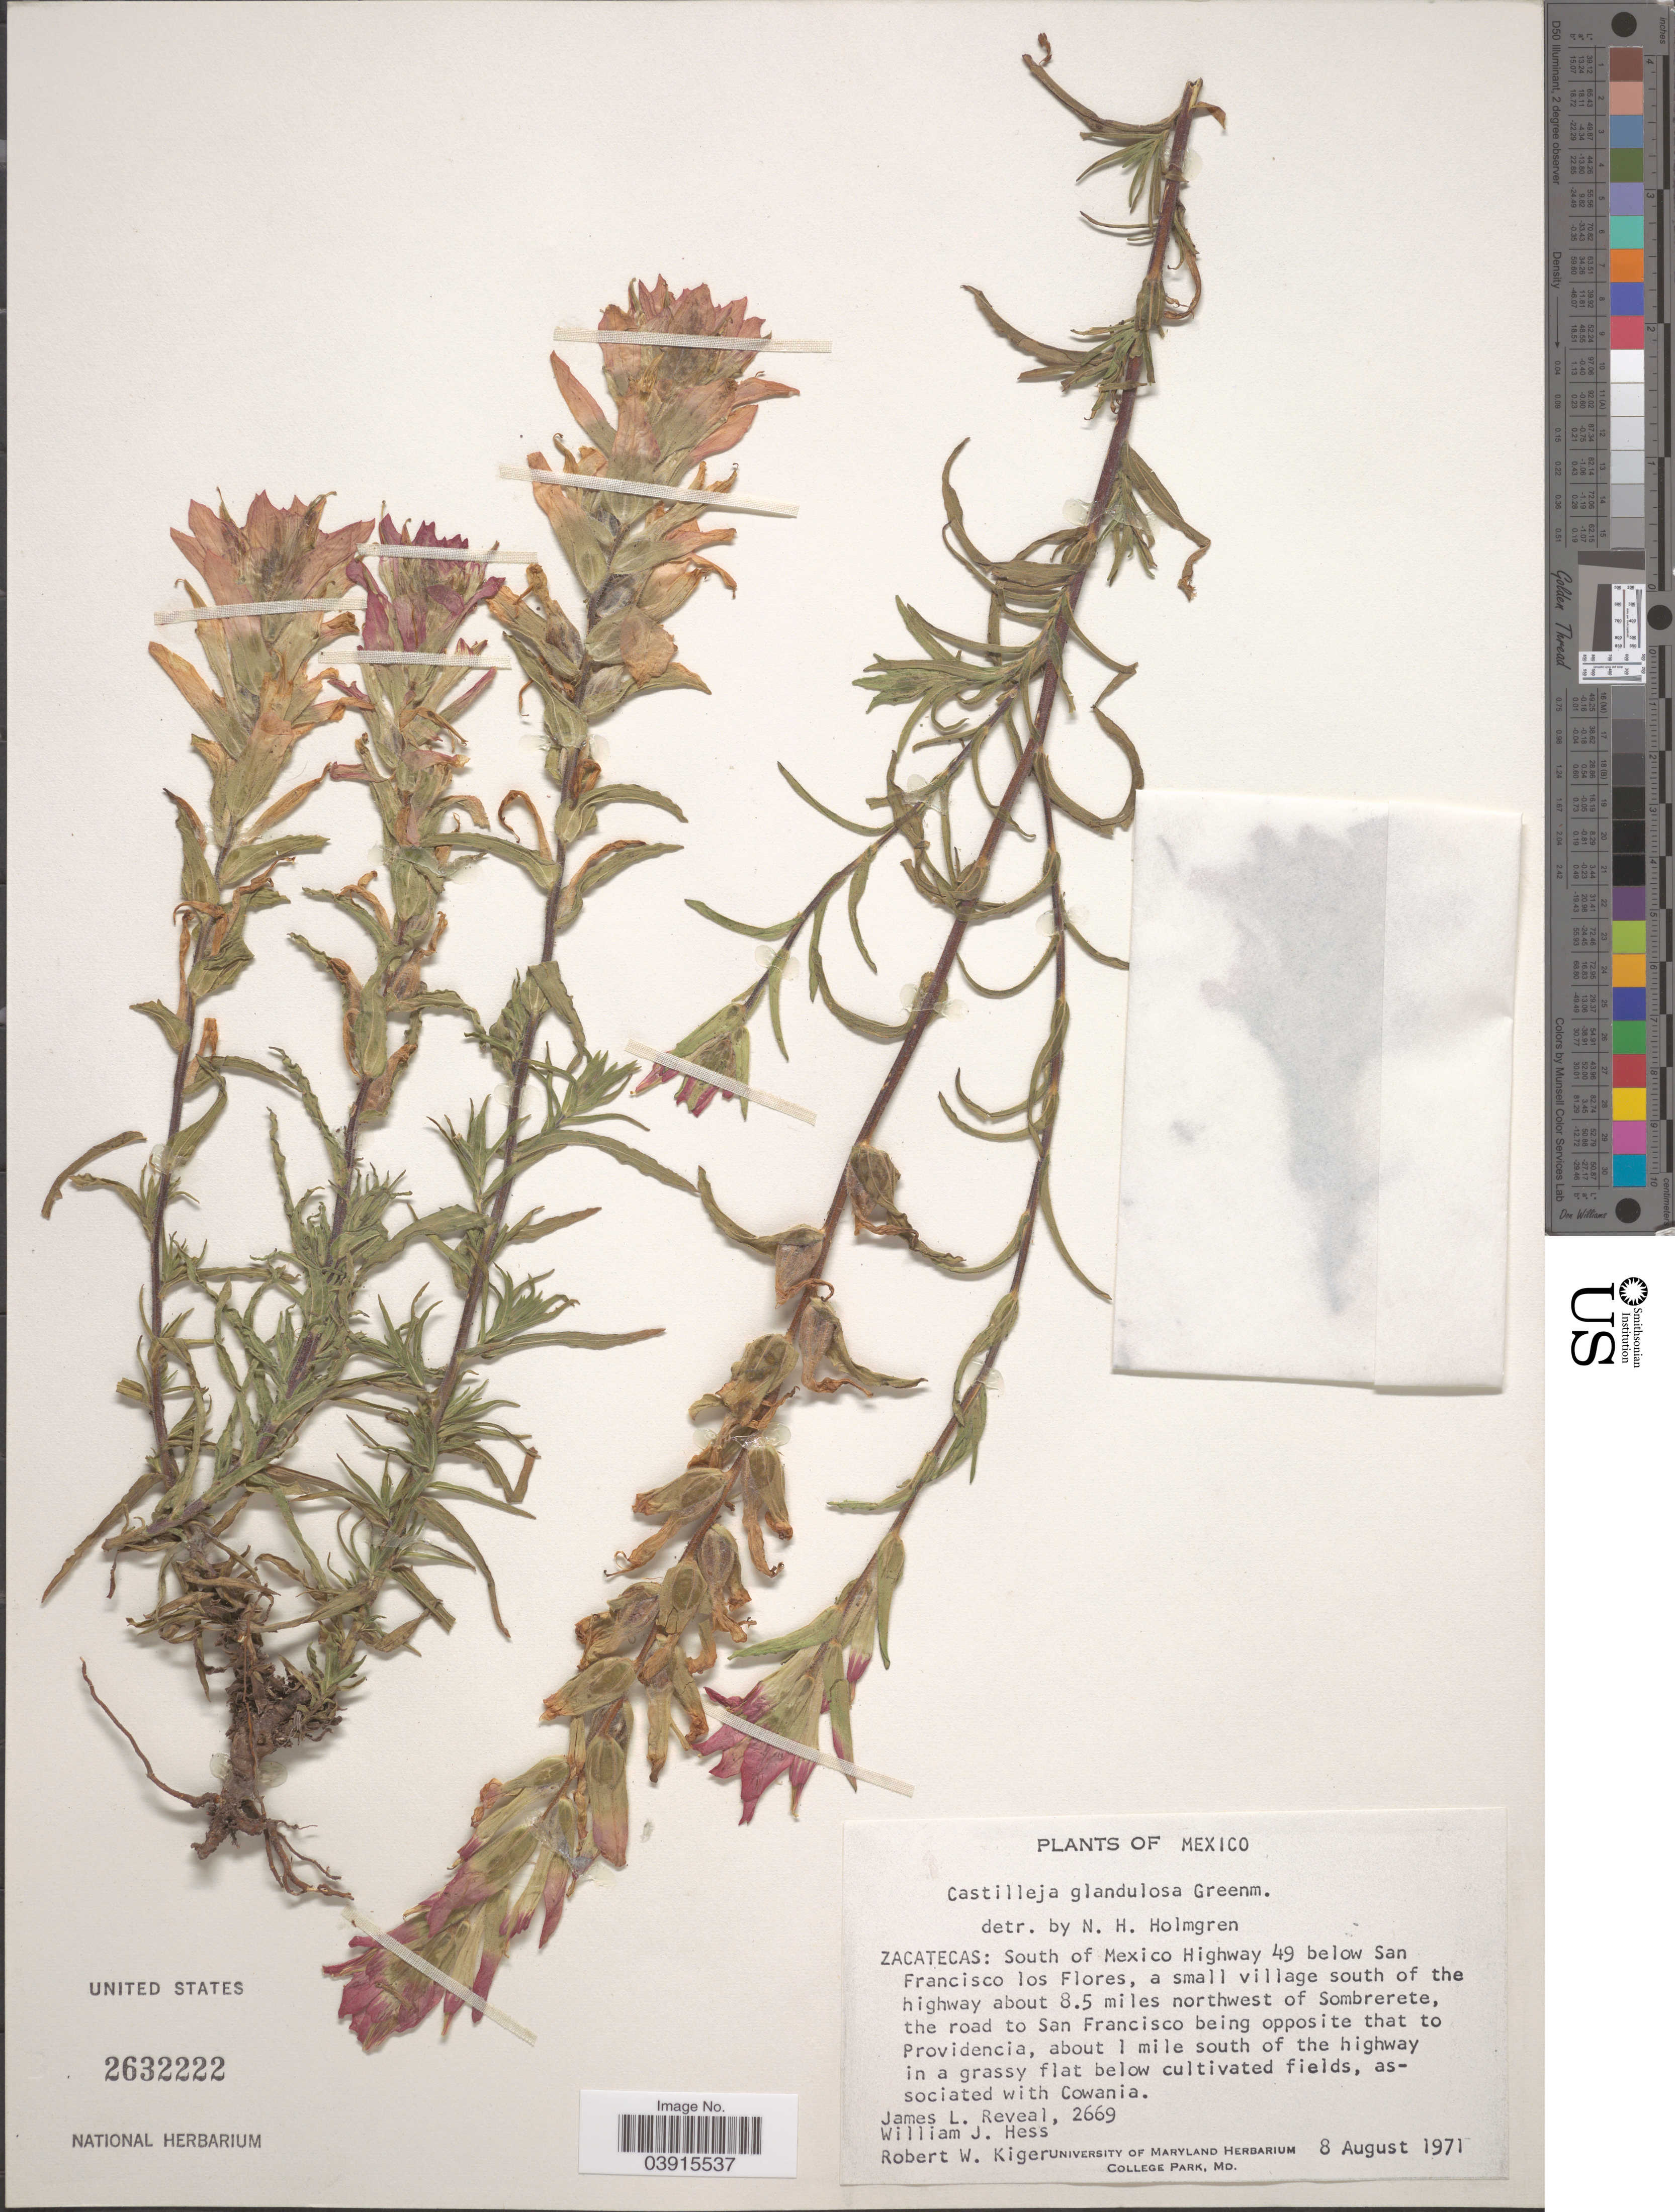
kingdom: Plantae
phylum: Tracheophyta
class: Magnoliopsida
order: Lamiales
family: Orobanchaceae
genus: Castilleja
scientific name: Castilleja scorzonerifolia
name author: Kunth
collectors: J. L. Reveal, W. Hess & R. Kiger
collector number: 2669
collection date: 1971-08-08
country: Mexico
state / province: Zacatecas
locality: South of Mexico Highway 49 below San Francisco los Flores , a small village south of the highway about 8.5 miles northwest of Sombrerete, the road to San Francisco being opposite that to Providencia, about 1 miles south of the highway in a grassy below cultivated fields.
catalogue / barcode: US 2632222